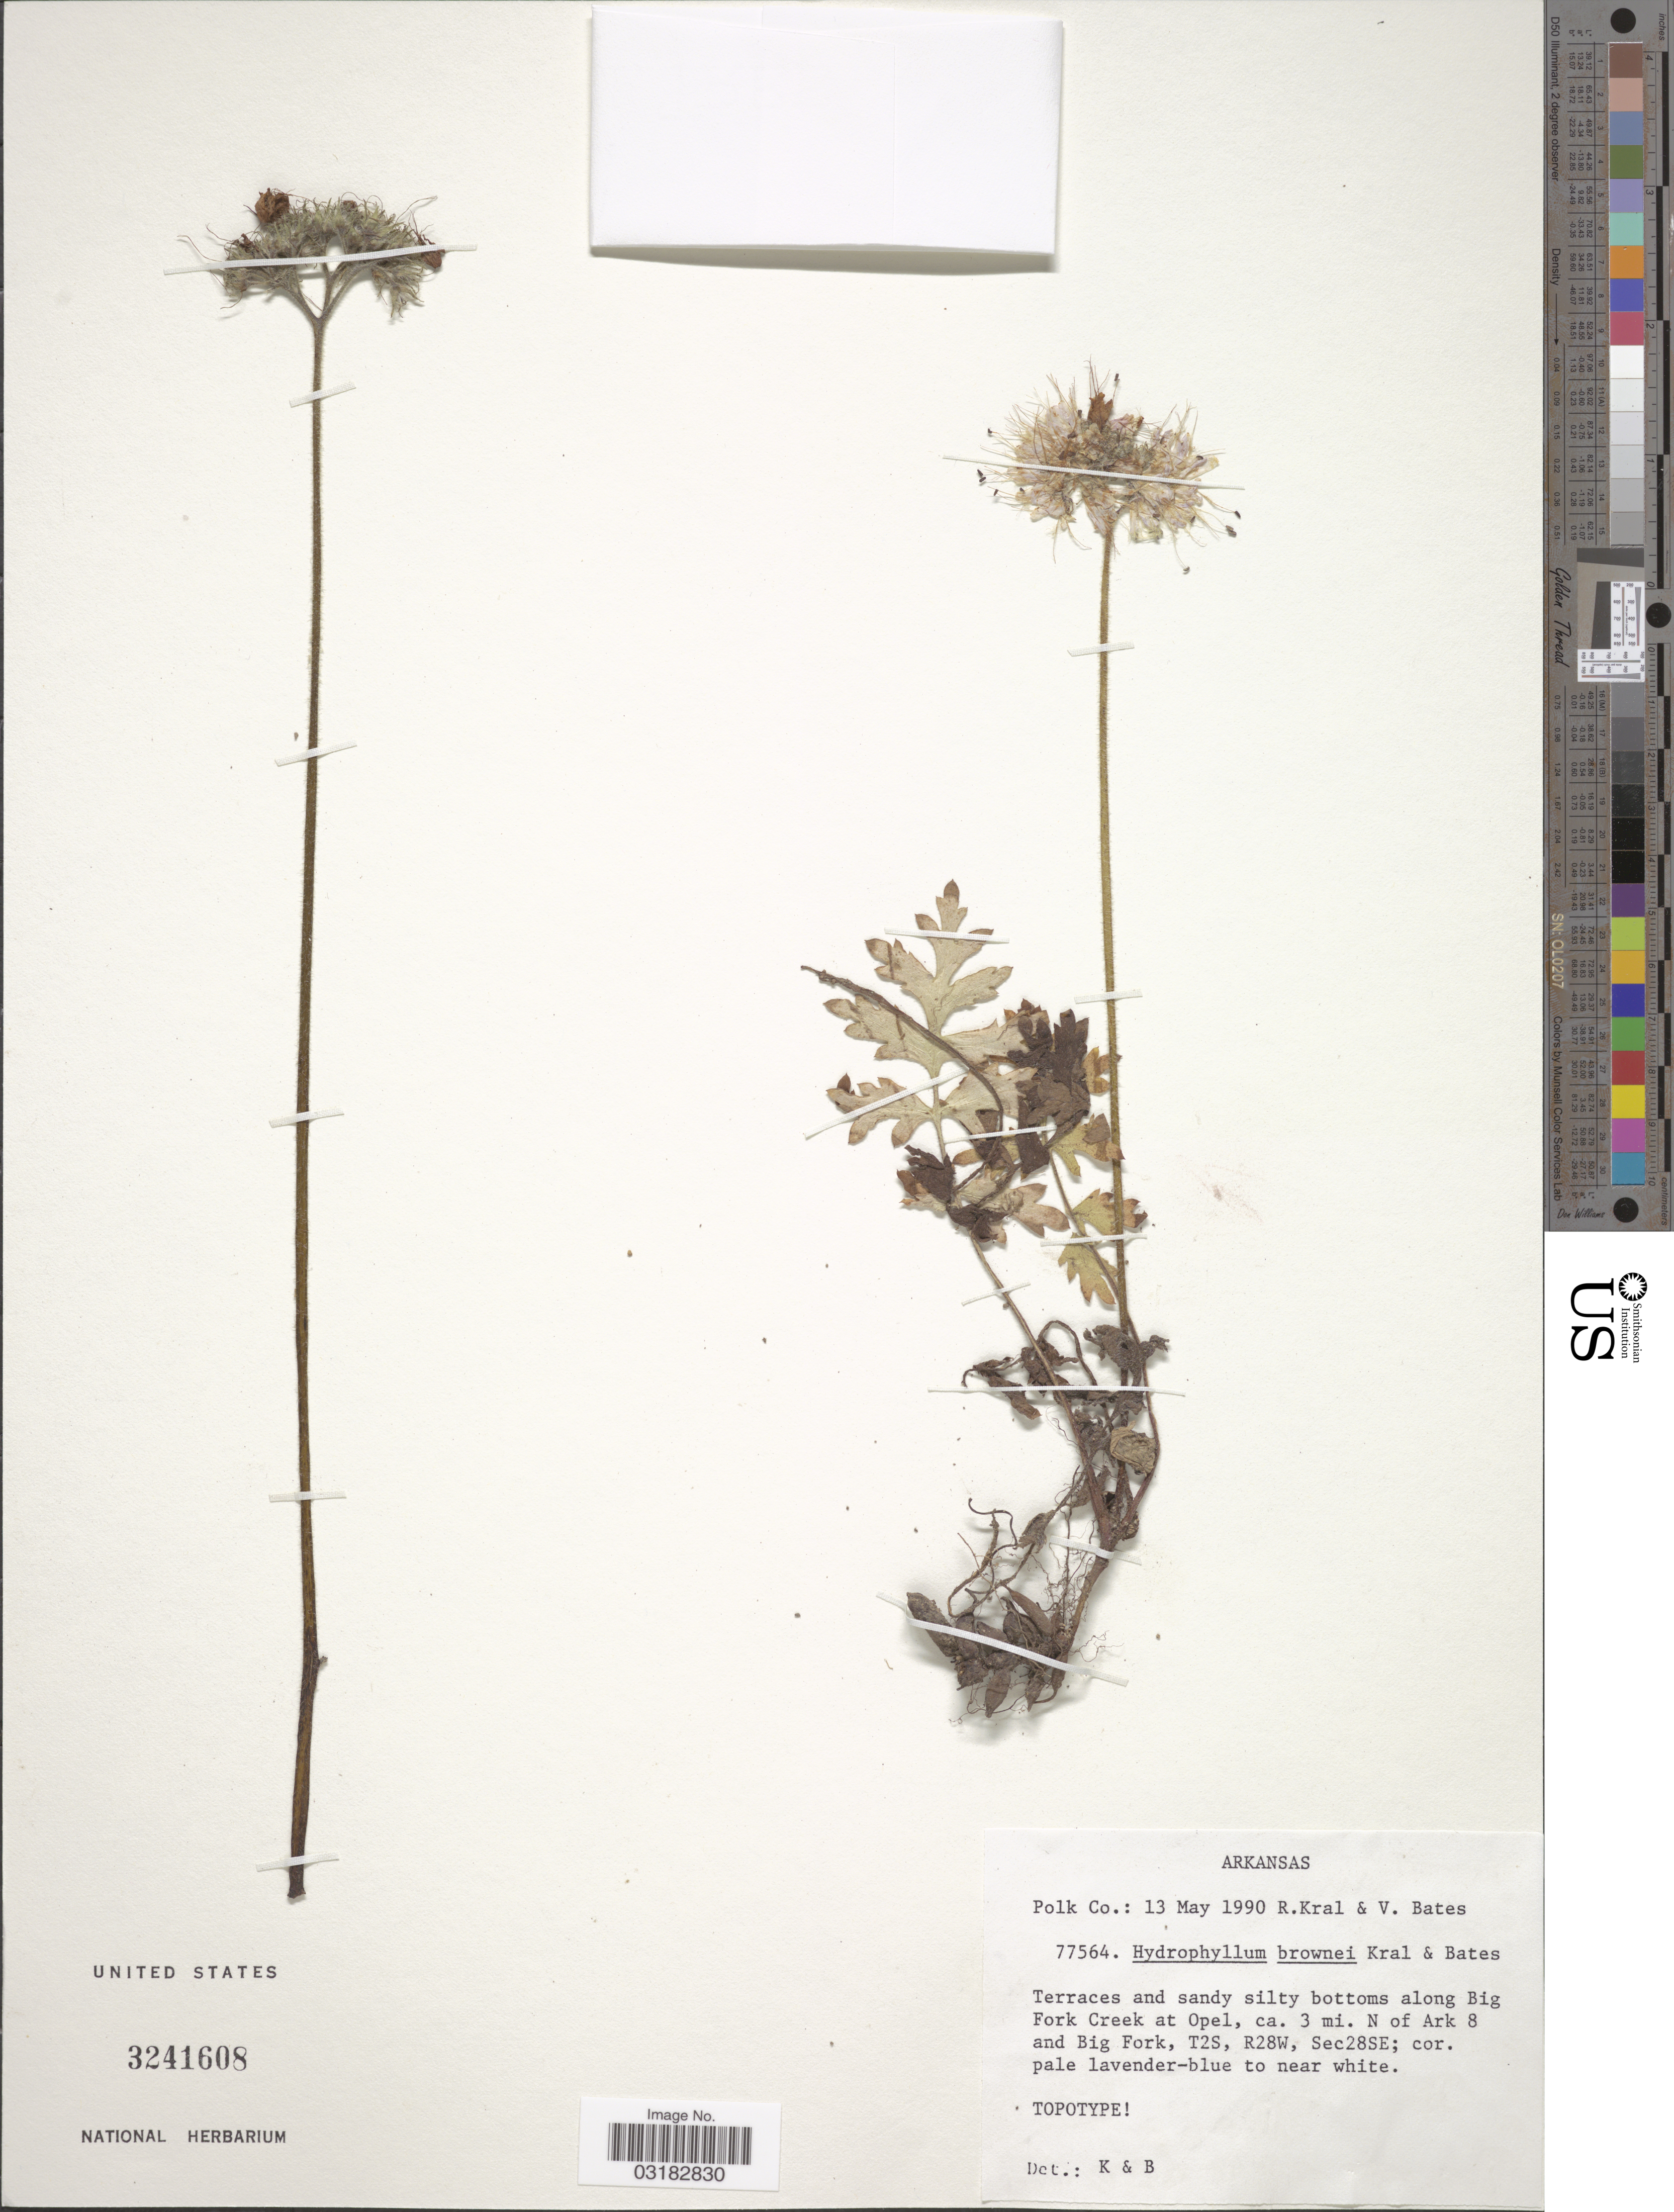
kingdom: Plantae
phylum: Tracheophyta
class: Magnoliopsida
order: Boraginales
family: Hydrophyllaceae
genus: Hydrophyllum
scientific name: Hydrophyllum brownei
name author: Kral & V.M. Bates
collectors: R. Kral & V. Bates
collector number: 77564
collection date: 1990-05-13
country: United States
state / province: Arkansas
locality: Polk Co. Terraces and sandy silty bottoms along Big Fork Creek at Opel, ca. 3 mi. N of Ark 8 and Big Fork, T2S, R28W, Sec28SE.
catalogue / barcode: US 3241608